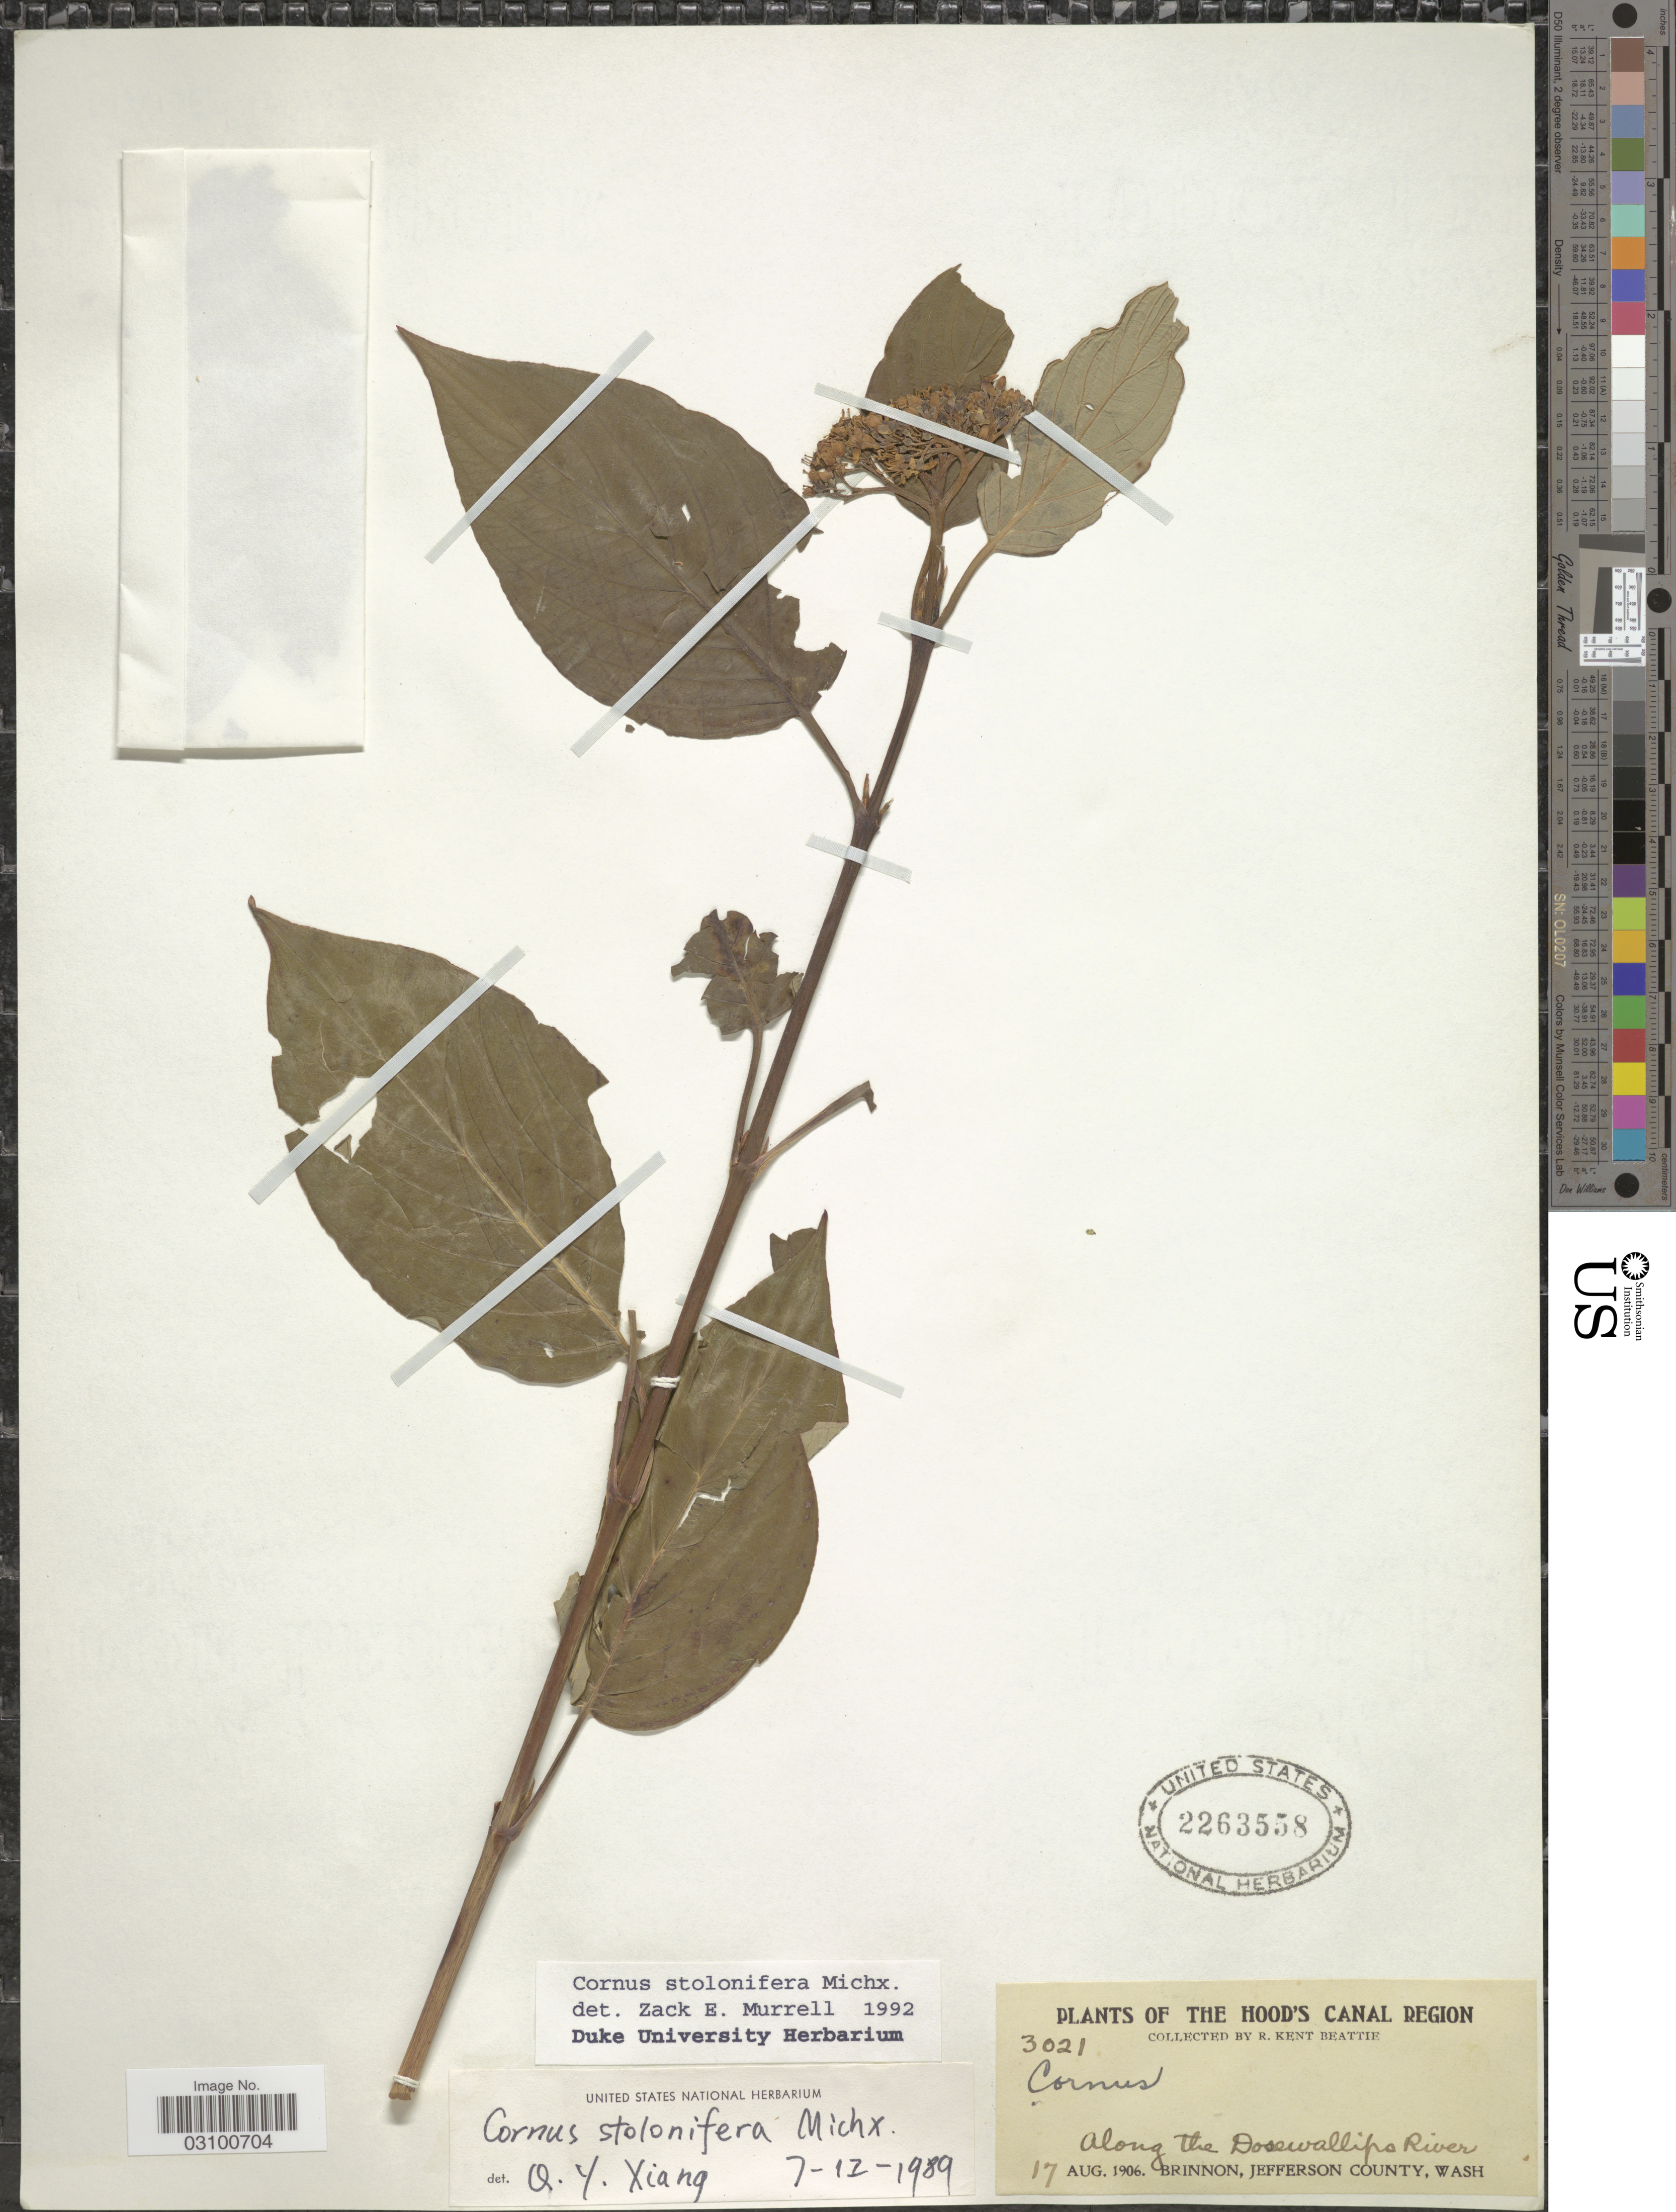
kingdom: Plantae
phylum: Tracheophyta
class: Magnoliopsida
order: Cornales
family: Cornaceae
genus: Cornus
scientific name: Cornus sericea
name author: L.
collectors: R. K. Beattie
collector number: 3021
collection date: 1906-08-17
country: United States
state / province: Washington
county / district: Jefferson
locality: Hood's Canal Region. Along the Dosewallips River. Brinnon, Jefferson County.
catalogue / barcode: US 2263558